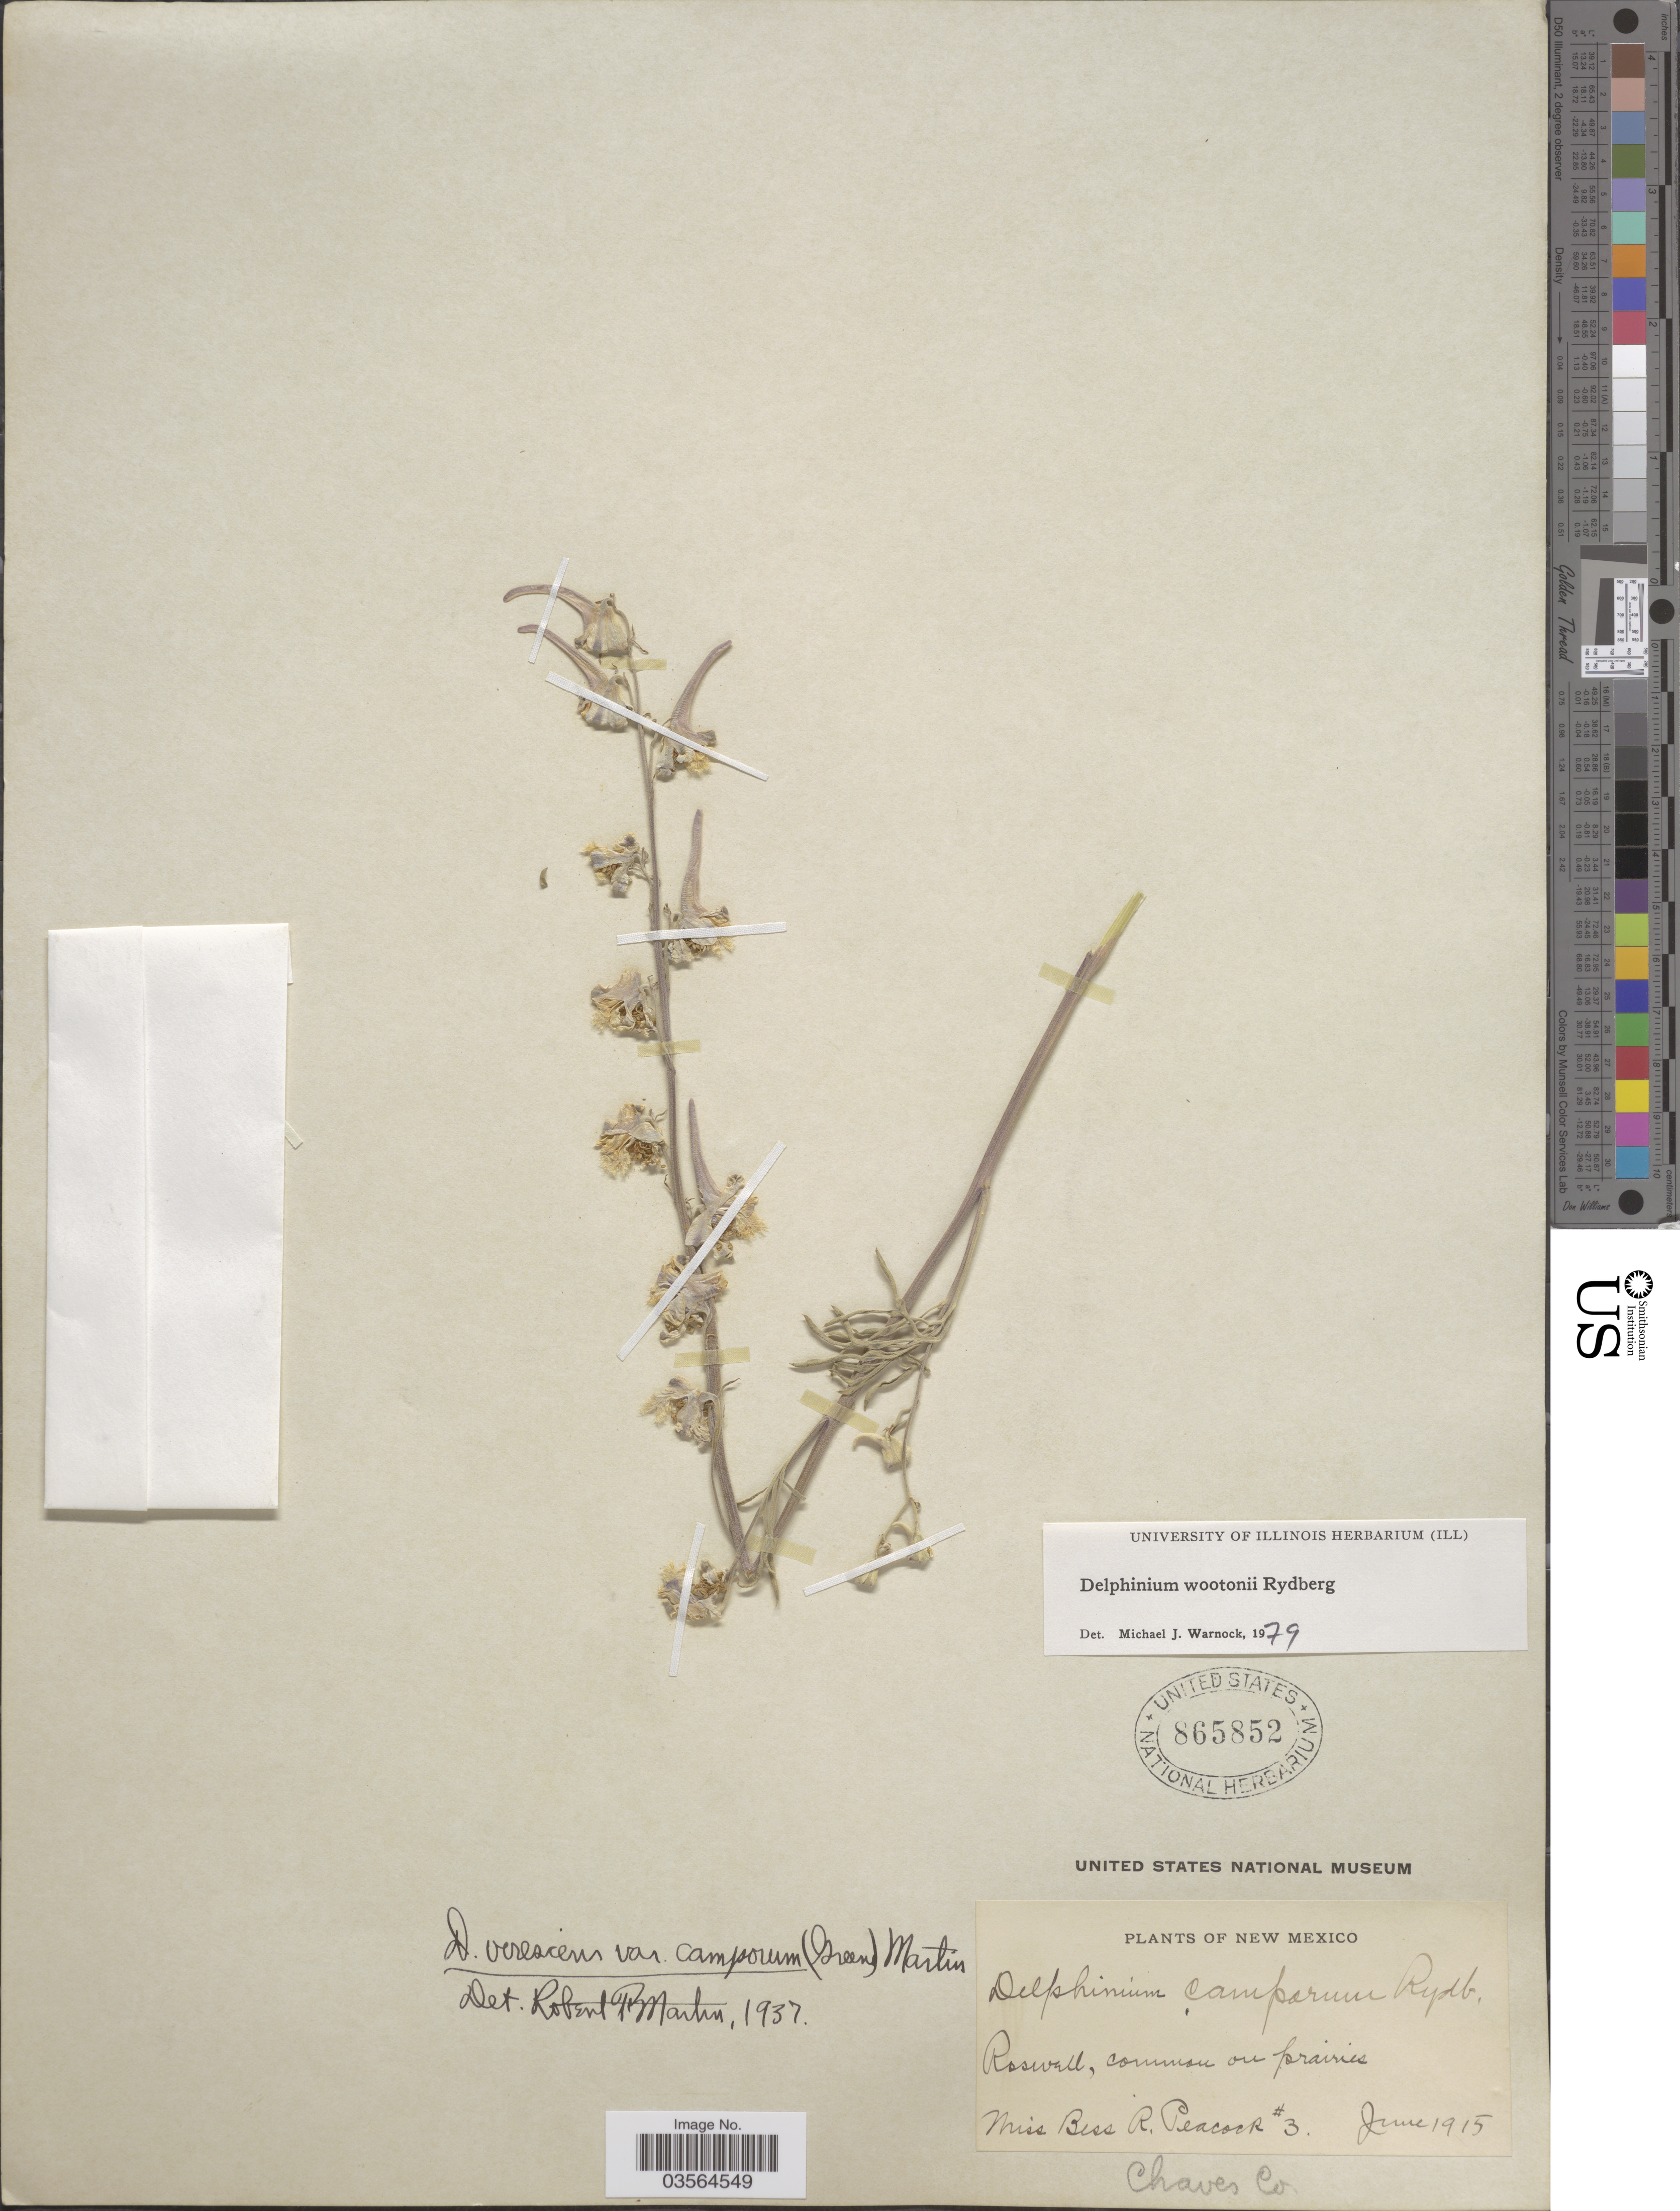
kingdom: Plantae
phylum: Tracheophyta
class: Magnoliopsida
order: Ranunculales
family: Ranunculaceae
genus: Delphinium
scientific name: Delphinium wootonii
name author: Rydb.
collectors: B. Peacock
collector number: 3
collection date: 1915-06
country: United States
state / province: New Mexico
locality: Roswell. Chaves Co.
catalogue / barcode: US 865852